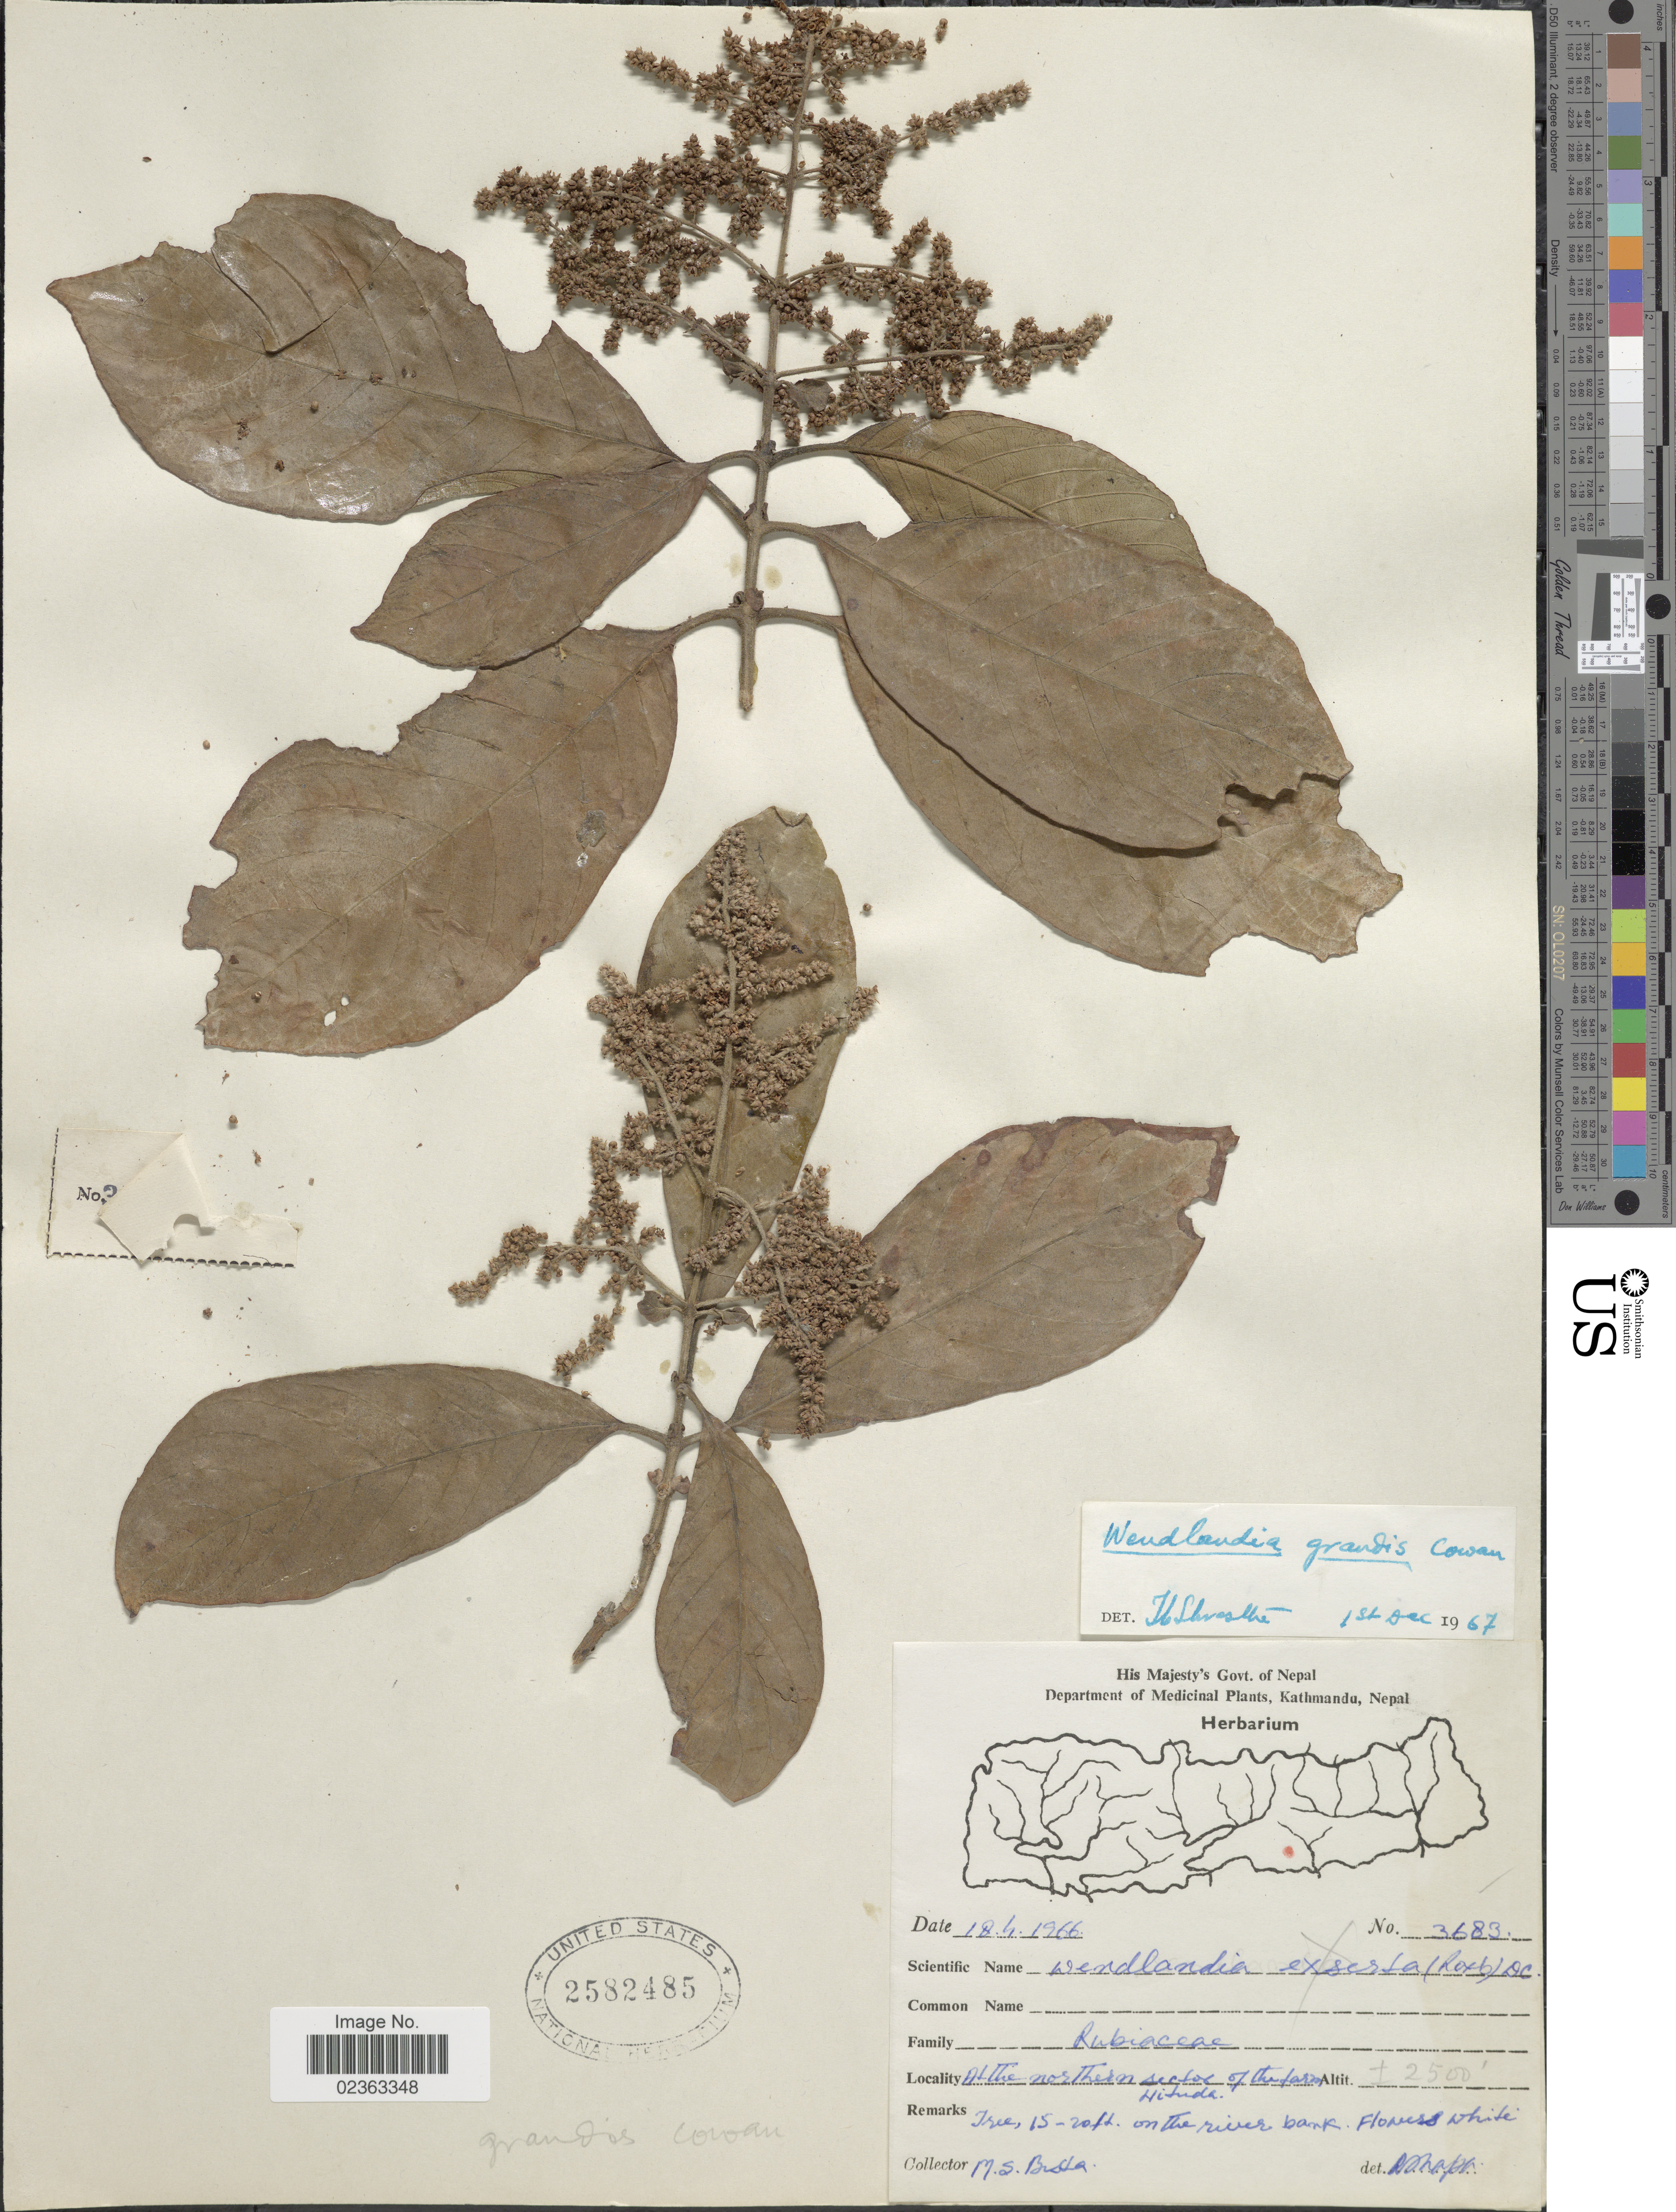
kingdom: Plantae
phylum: Tracheophyta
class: Magnoliopsida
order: Gentianales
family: Rubiaceae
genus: Wendlandia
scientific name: Wendlandia grandis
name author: (Hook. f.) Cowan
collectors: M. Bista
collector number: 3683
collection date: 1966-04-18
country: Nepal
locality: At the northern sector of the farm Hituda [interpreted]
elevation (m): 762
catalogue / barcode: US 2582485